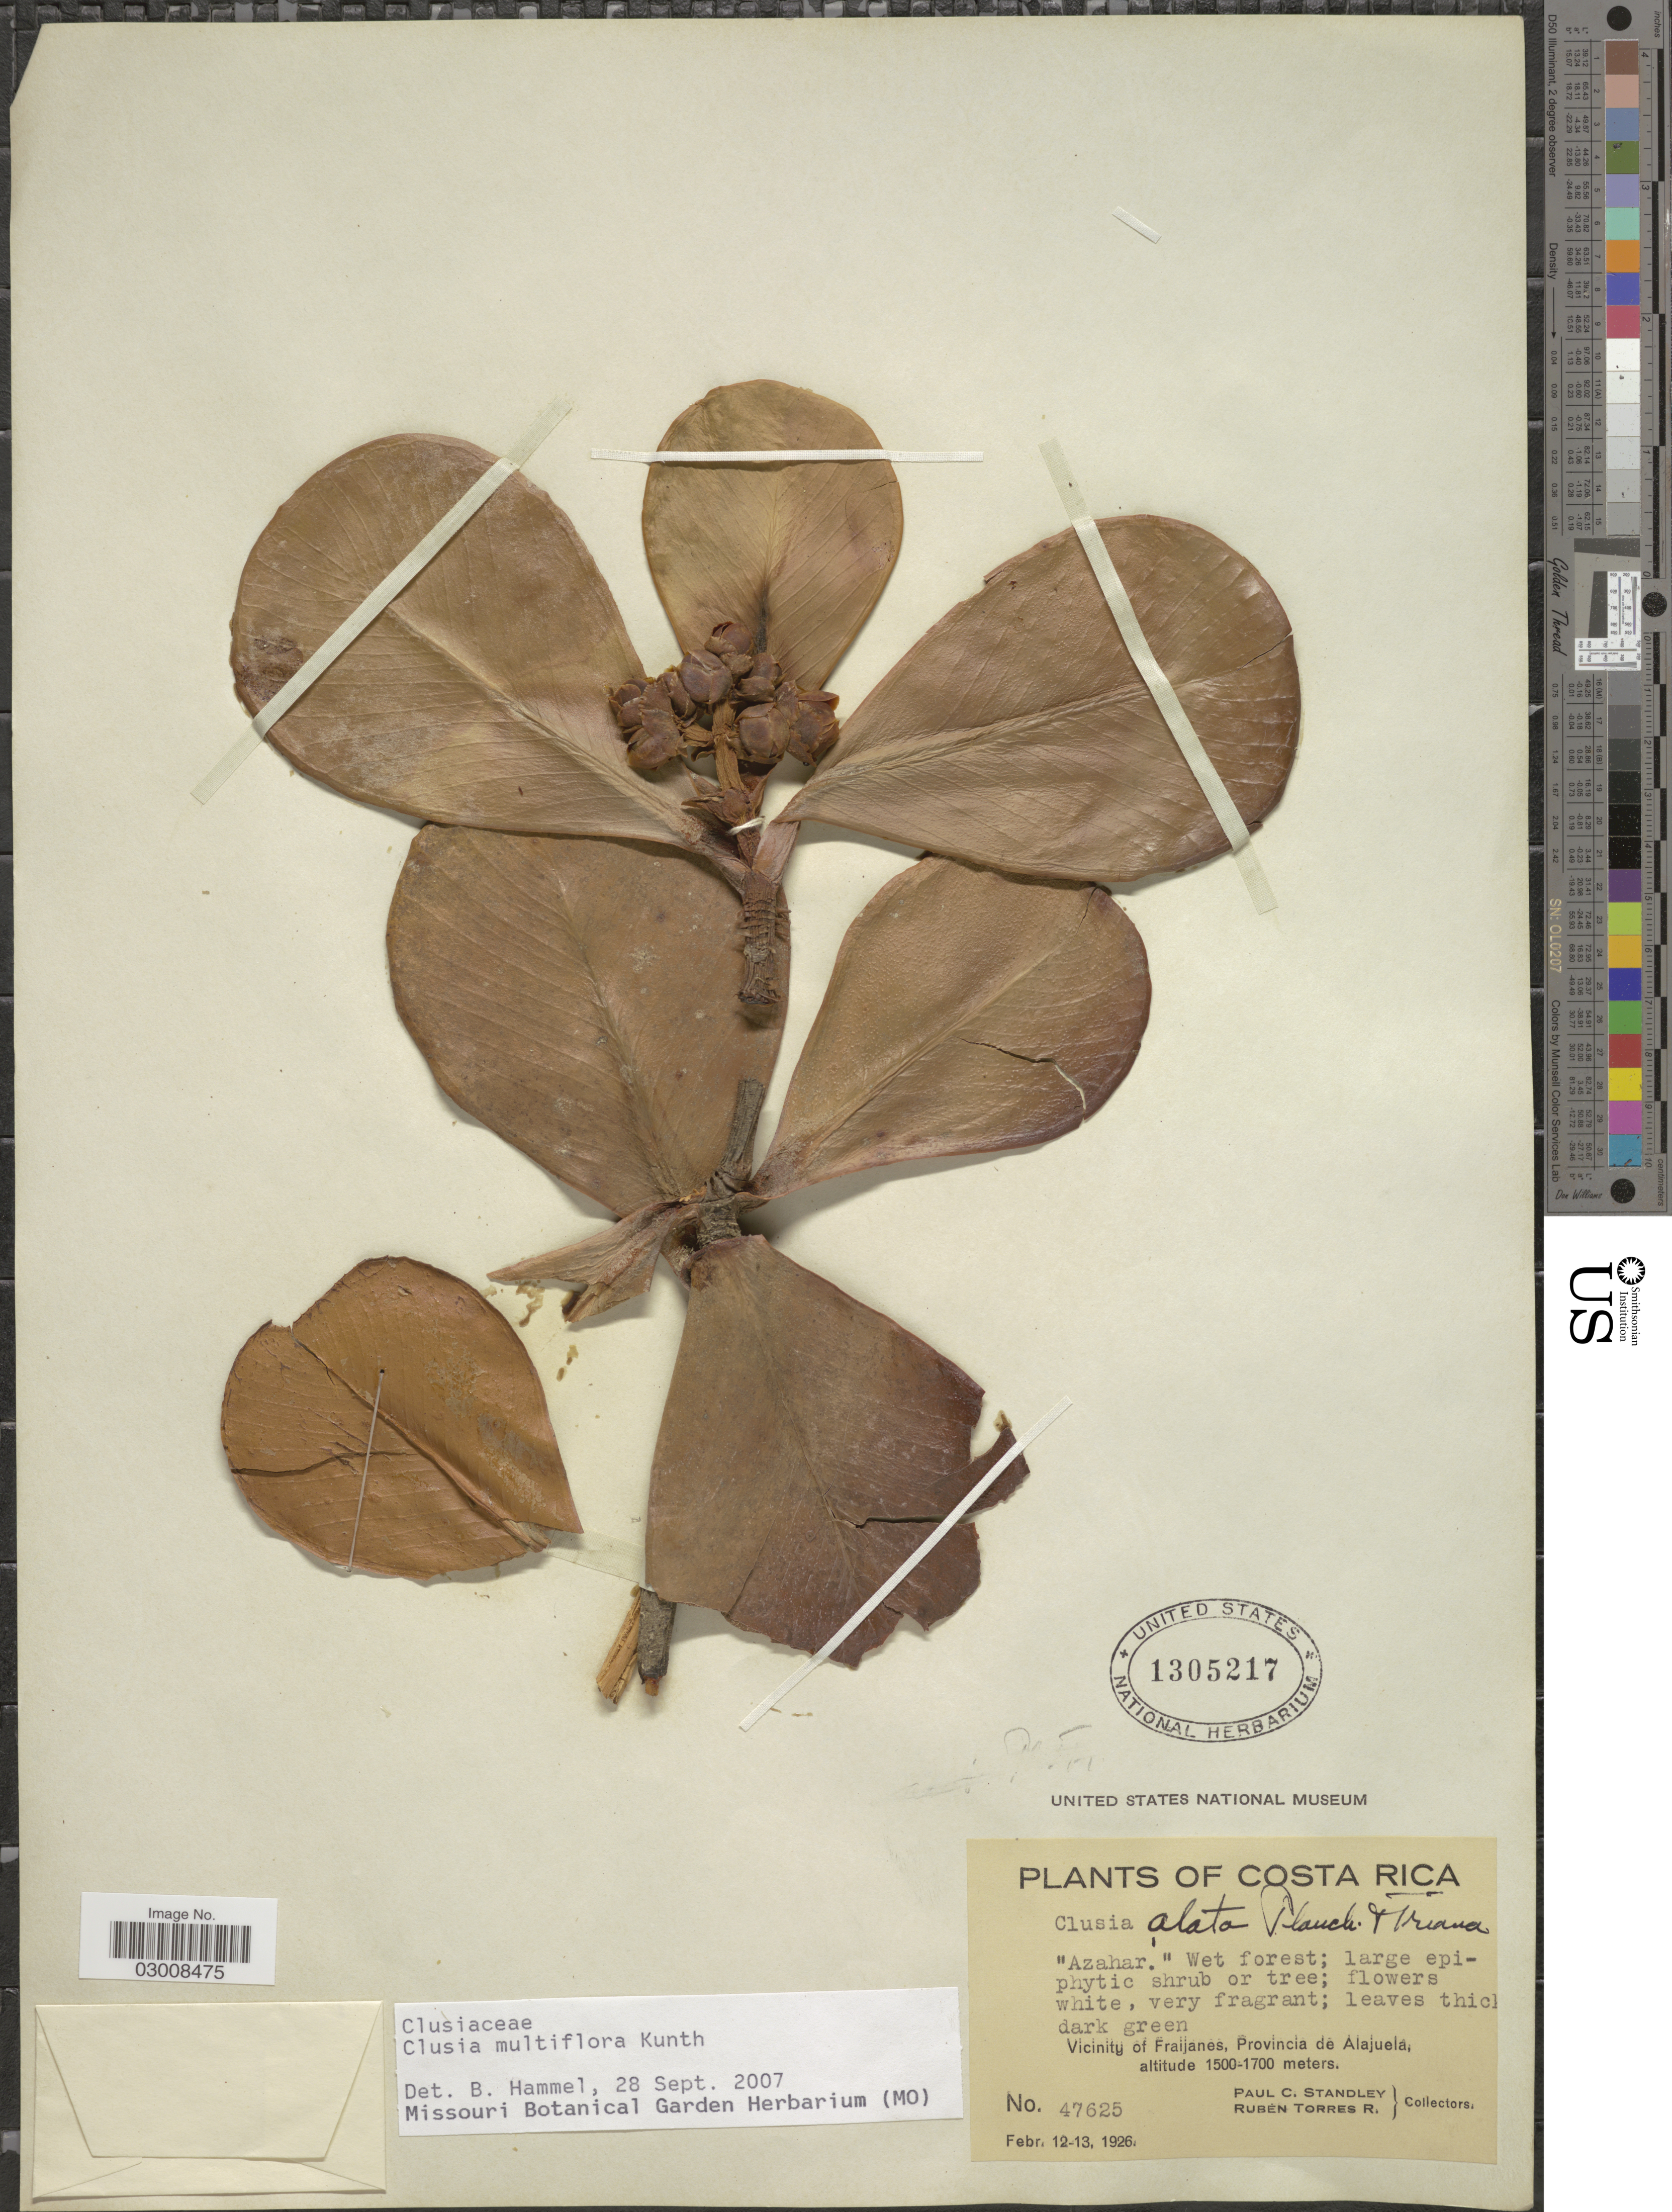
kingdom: Plantae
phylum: Tracheophyta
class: Magnoliopsida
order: Malpighiales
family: Clusiaceae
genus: Clusia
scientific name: Clusia multiflora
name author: Kunth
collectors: P. C. Standley & R. Torres Rojas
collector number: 47625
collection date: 1926-02-12/1926-02-13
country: Costa Rica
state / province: Alajuela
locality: Vicinity of Fraijanes.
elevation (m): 1500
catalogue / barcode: US 1305217